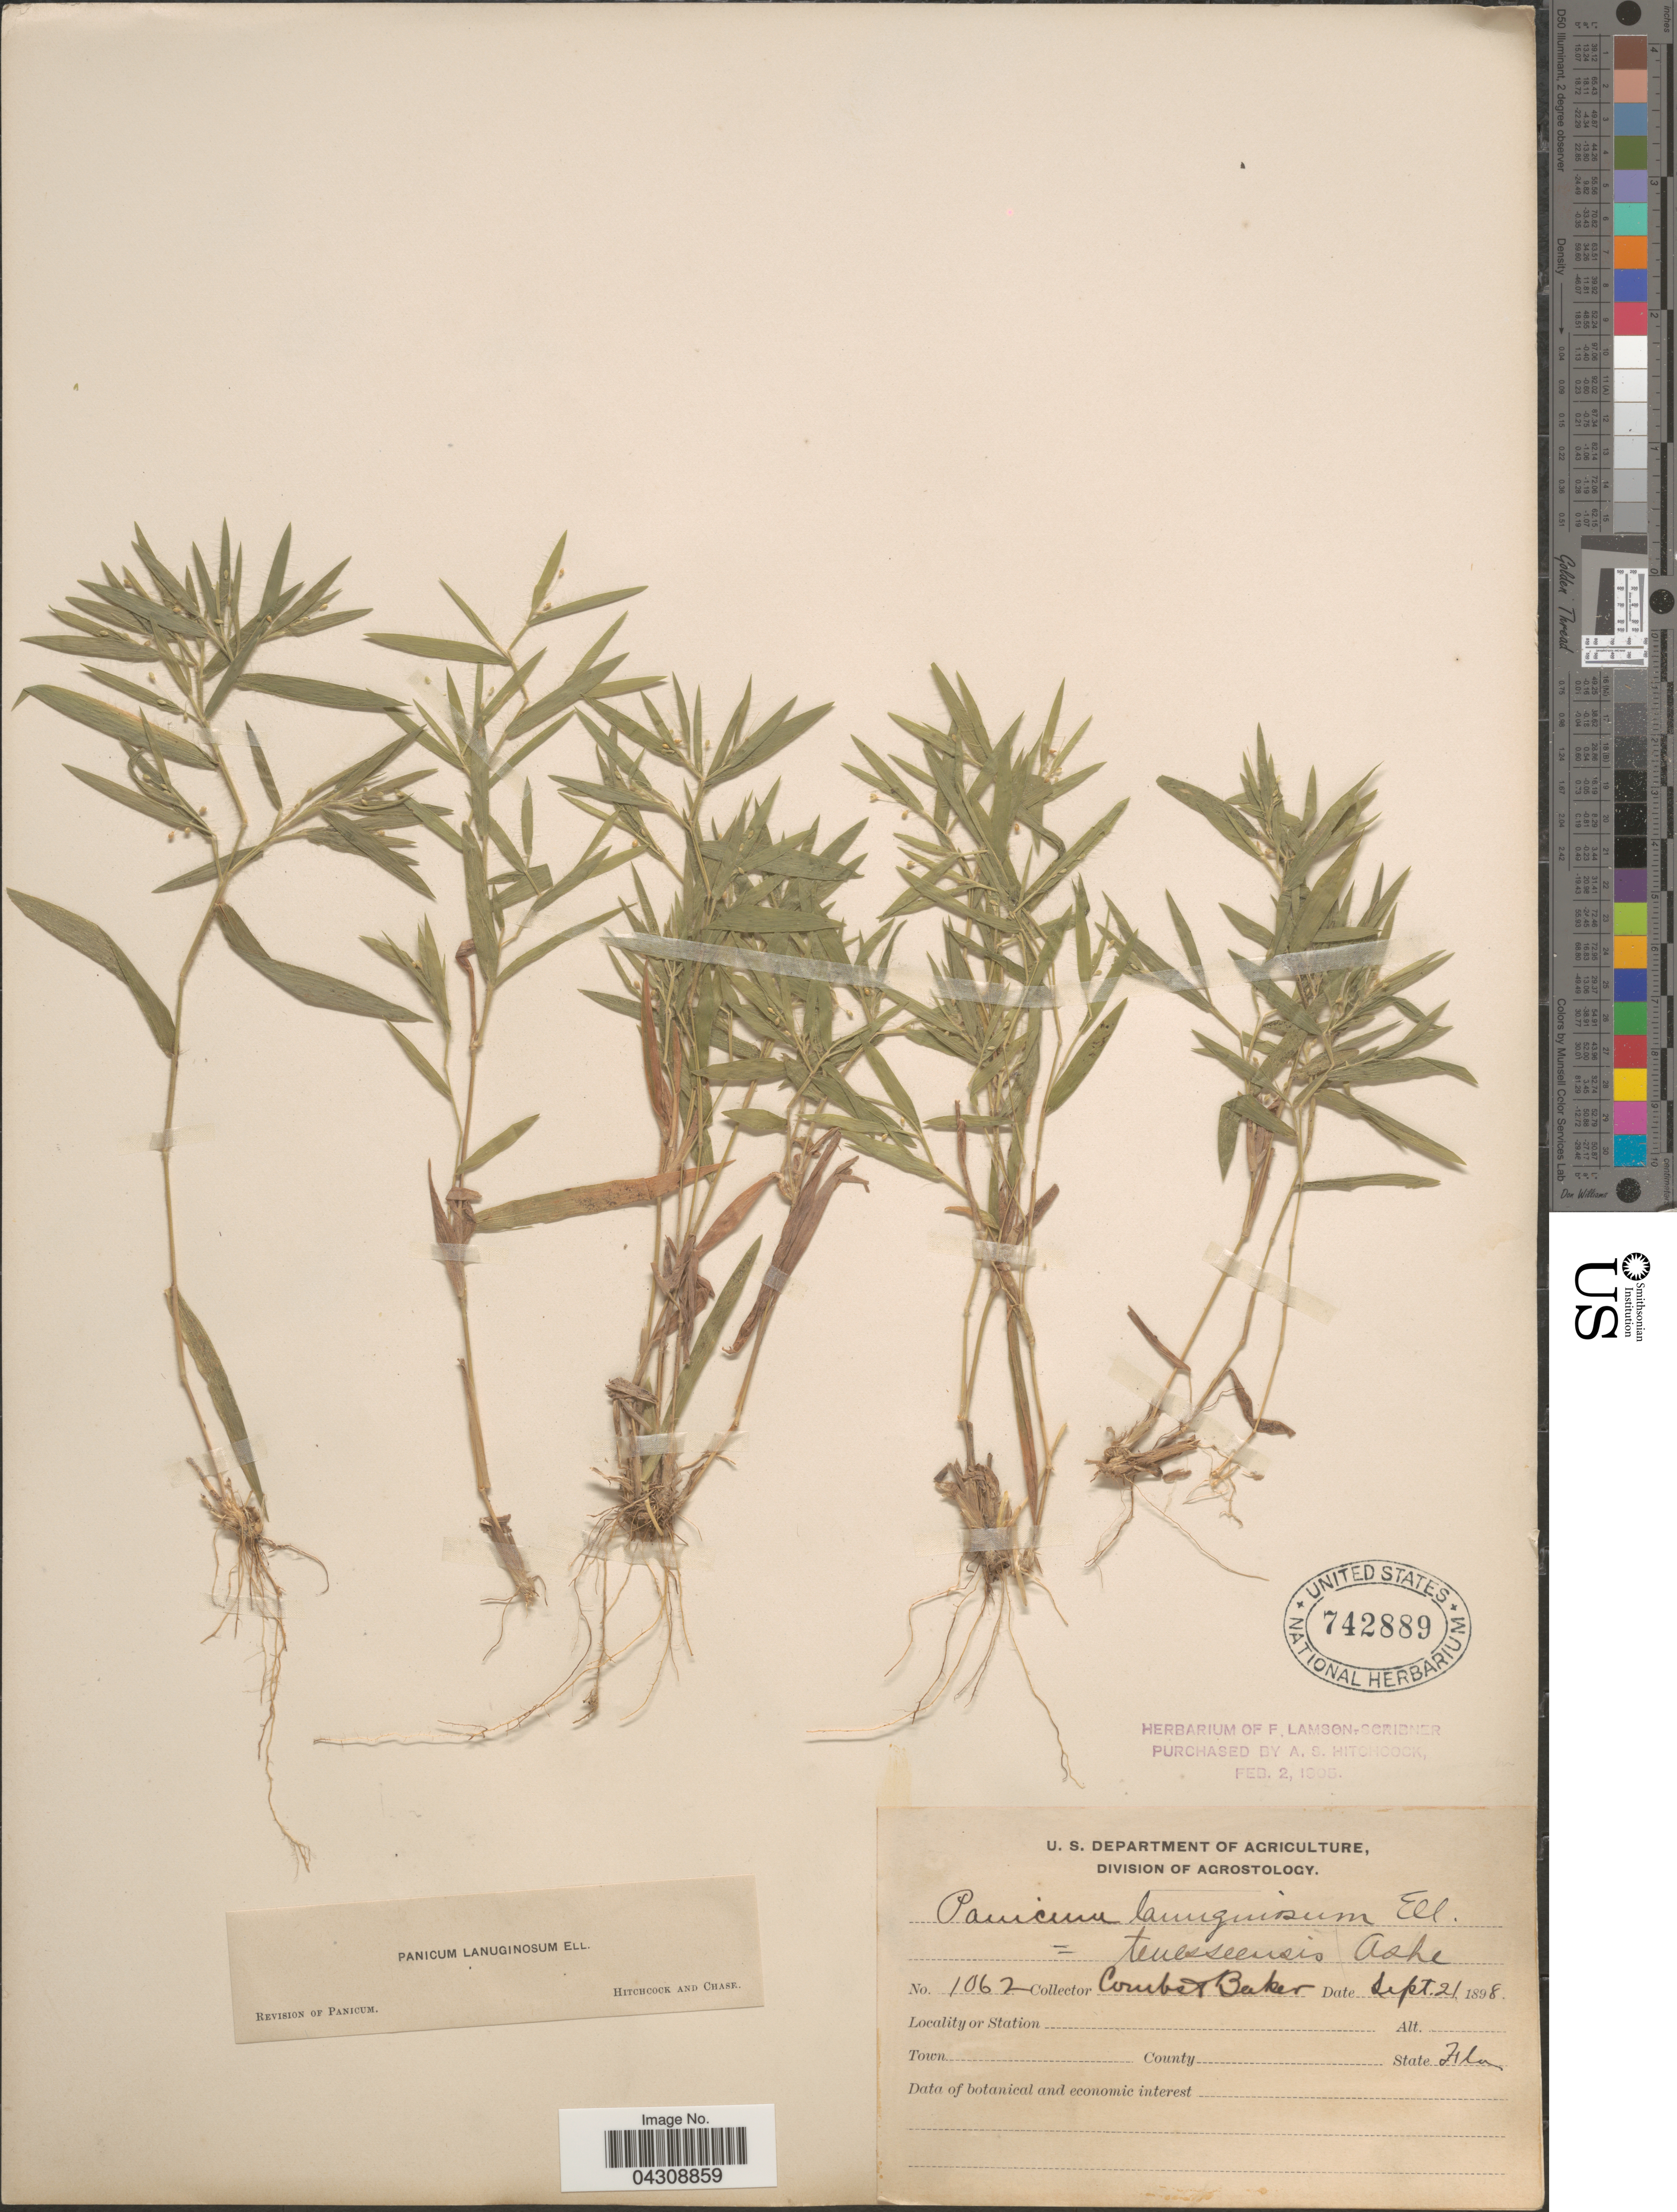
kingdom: Plantae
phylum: Tracheophyta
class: Liliopsida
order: Poales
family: Poaceae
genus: Dichanthelium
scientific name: Dichanthelium acuminatum var. acuminatum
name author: (Sw.) Gould & C.A. Clark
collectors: -. Combs & -- Baker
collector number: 1062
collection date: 1898-09-21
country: United States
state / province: Florida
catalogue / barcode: US 742889